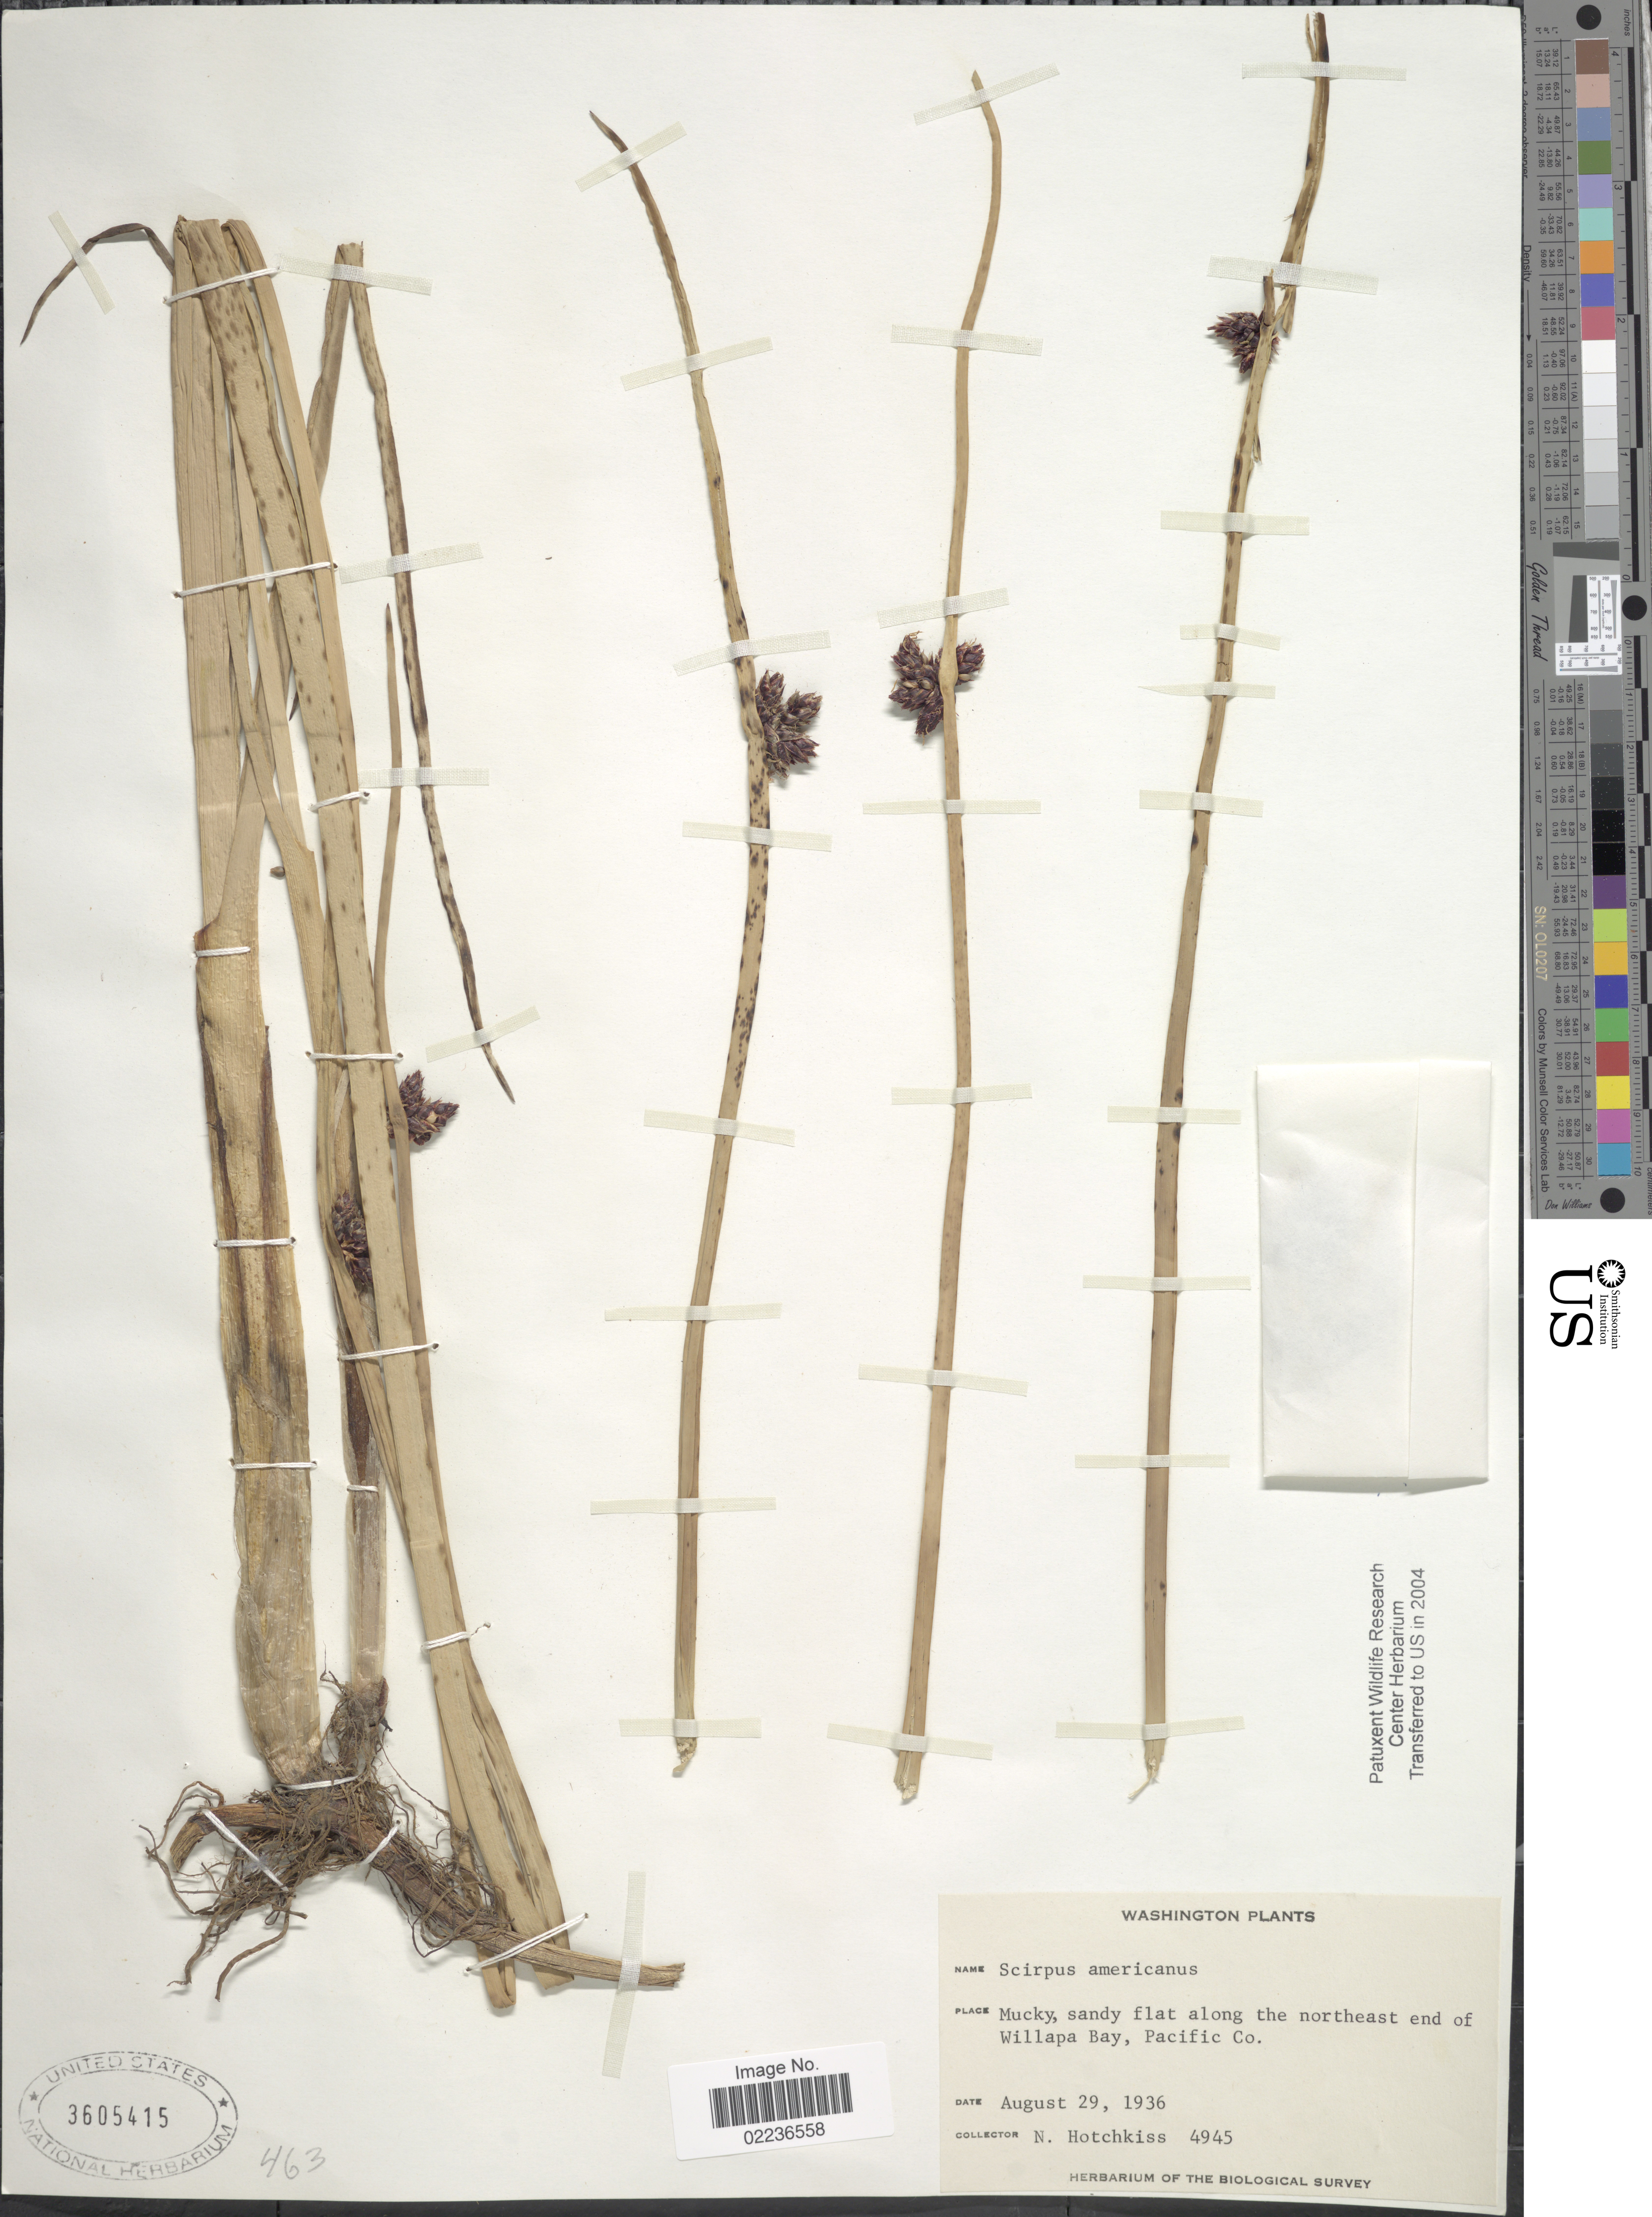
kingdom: Plantae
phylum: Tracheophyta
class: Liliopsida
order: Poales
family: Cyperaceae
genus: Schoenoplectus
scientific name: Schoenoplectus pungens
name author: (Vahl) Palla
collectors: N. Hotchkiss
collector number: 4945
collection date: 1936-08-29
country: United States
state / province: Washington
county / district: Pacific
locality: Mucky, sandy flat along the northeast end of Willapa Bay, Pacific Co.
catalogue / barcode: US 3605415